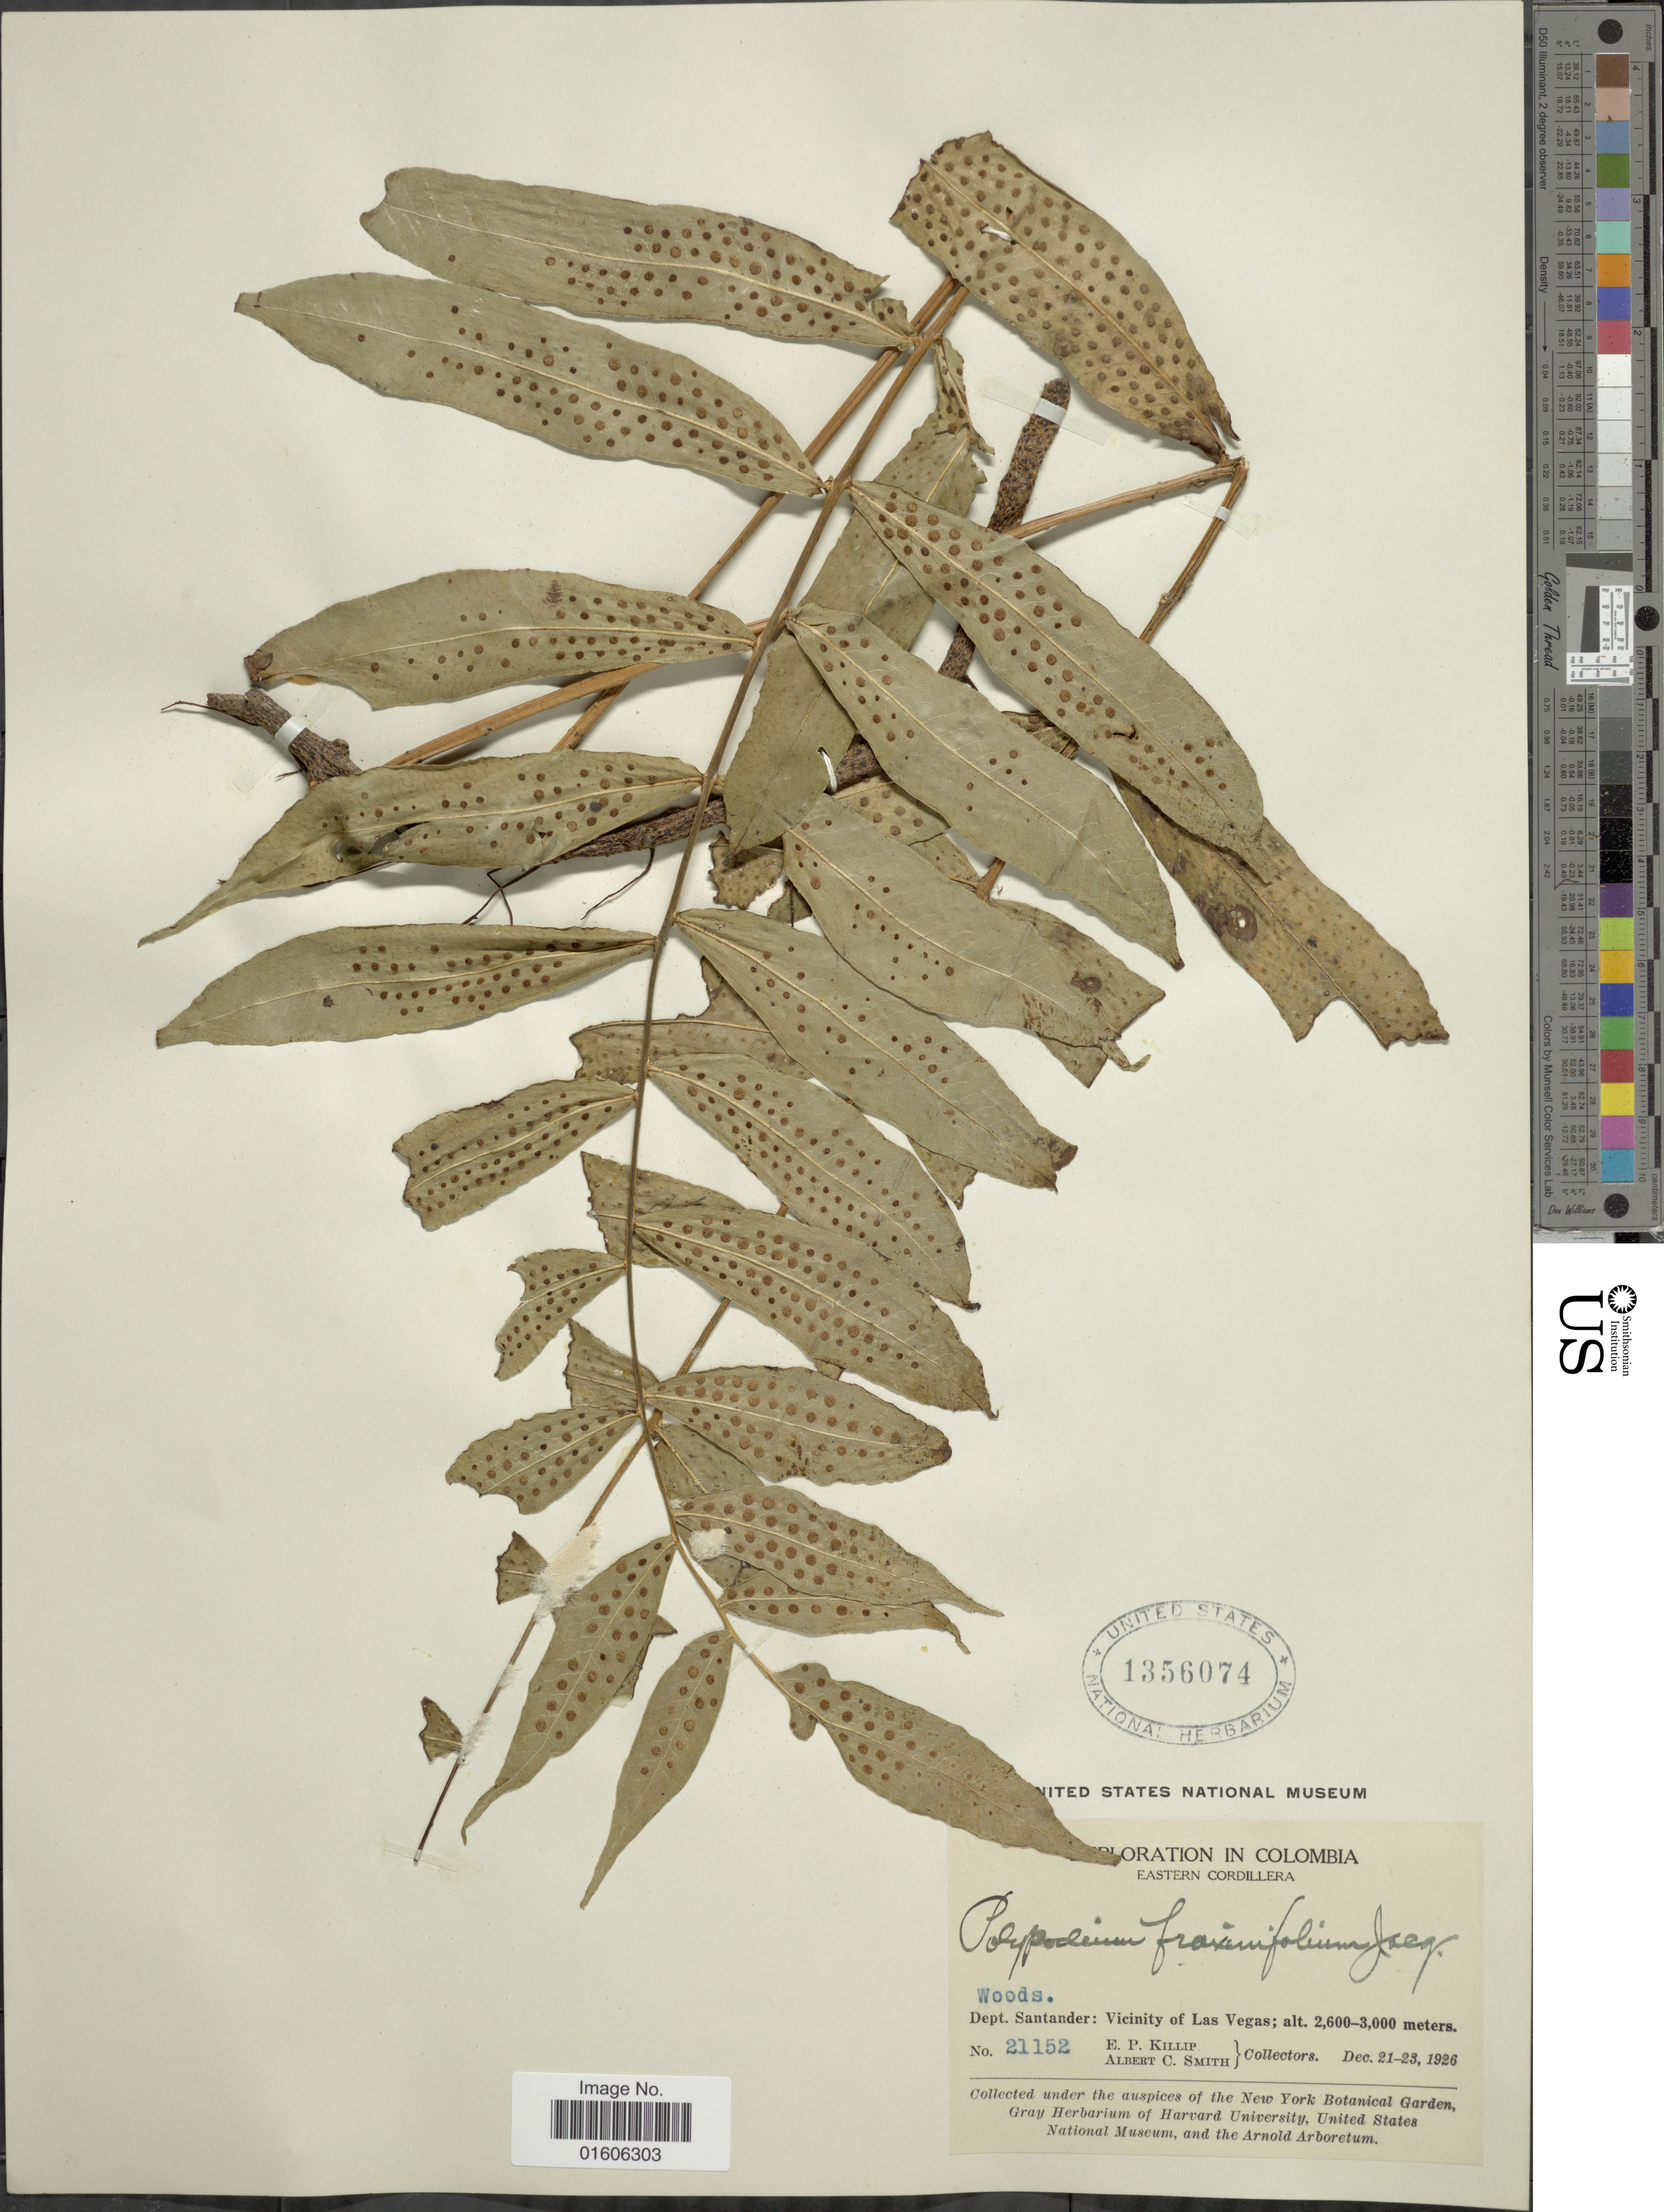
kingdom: Plantae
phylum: Tracheophyta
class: Polypodiopsida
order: Polypodiales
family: Polypodiaceae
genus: Serpocaulon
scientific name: Serpocaulon fraxinifolium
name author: (Jacq.) A.R. Sm.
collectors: E. P. Killip & A. C. Smith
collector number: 21152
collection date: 1926-12-21/1926-12-23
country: Colombia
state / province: Santander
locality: Eastern Cordillera. Dept. Santander: Vicinity of Las Vegas.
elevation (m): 2600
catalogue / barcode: US 1356074